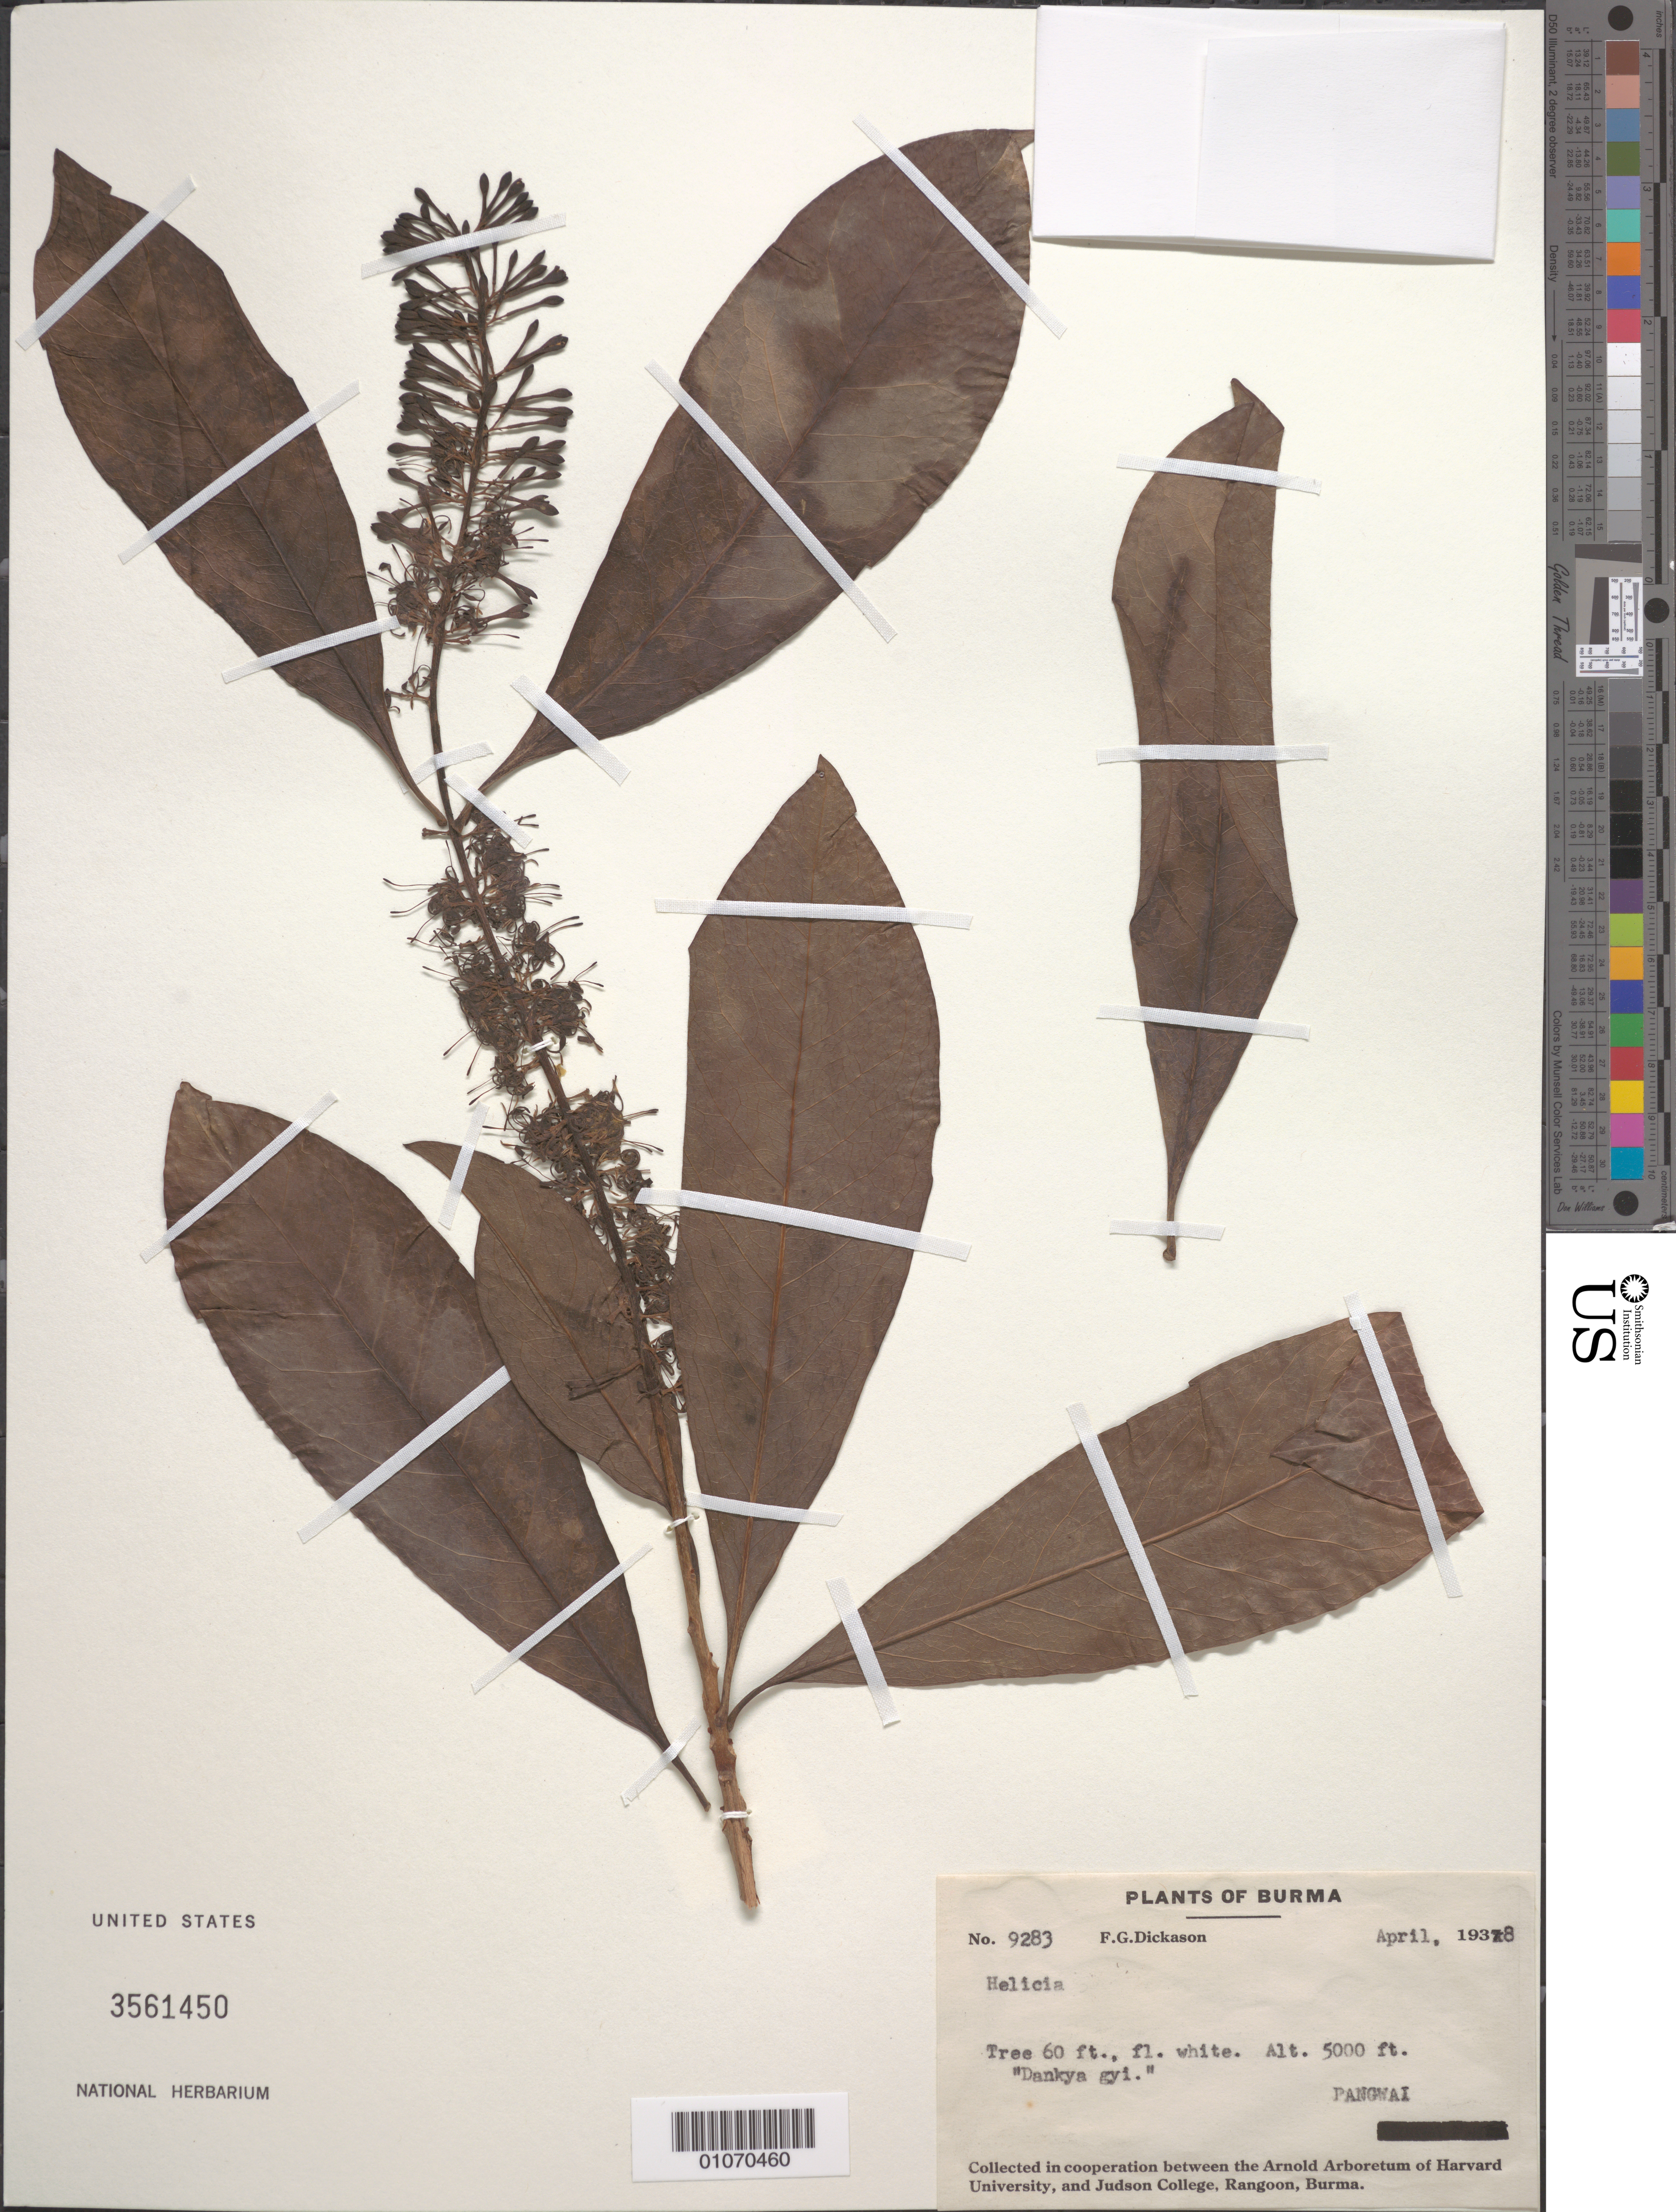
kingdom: Plantae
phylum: Tracheophyta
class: Magnoliopsida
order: Proteales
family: Proteaceae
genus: Helicia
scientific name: Helicia sp.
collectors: F. Dickason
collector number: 9283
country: Myanmar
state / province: Shan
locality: Pangwai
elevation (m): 1524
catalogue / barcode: US 3561450